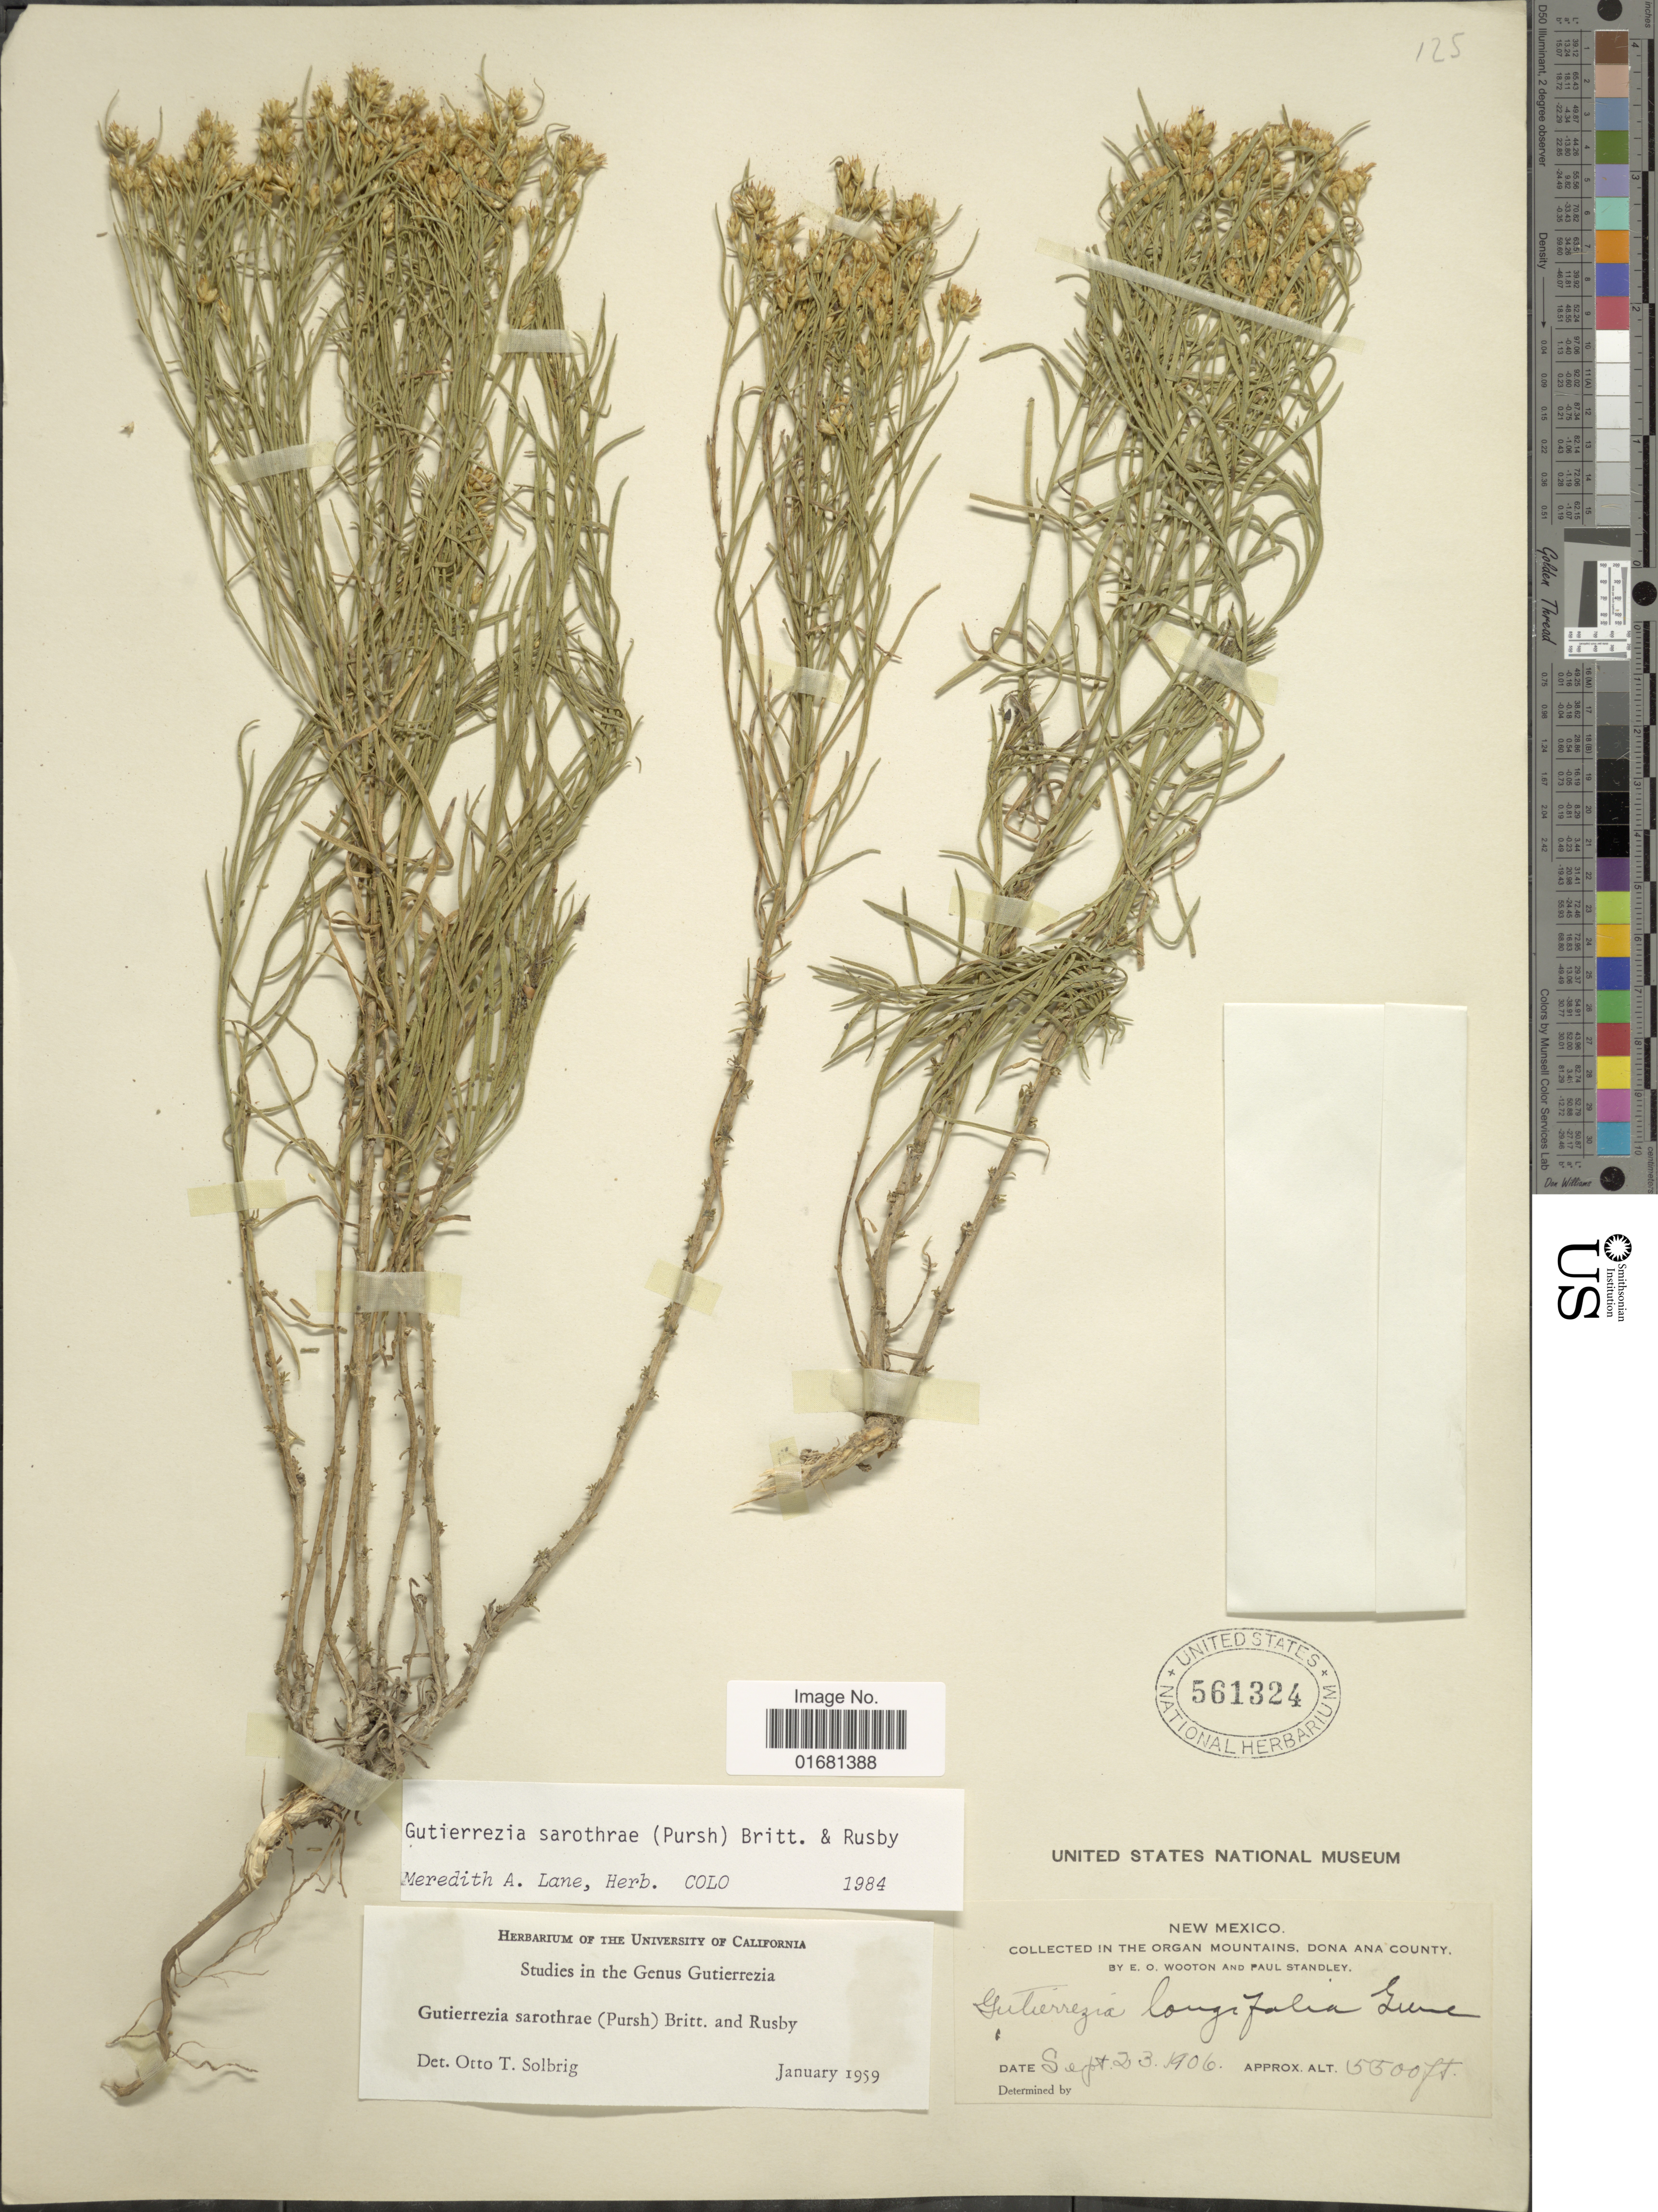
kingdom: Plantae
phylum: Tracheophyta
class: Magnoliopsida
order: Asterales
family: Asteraceae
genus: Gutierrezia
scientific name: Gutierrezia sarothrae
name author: (Pursh) Britton & Rusby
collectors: E. O. Wooton & P. C. Standley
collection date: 1906-09-23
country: United States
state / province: New Mexico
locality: New Mexico. The Organ Mountiains, Dona Ana County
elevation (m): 1676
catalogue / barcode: US 561324